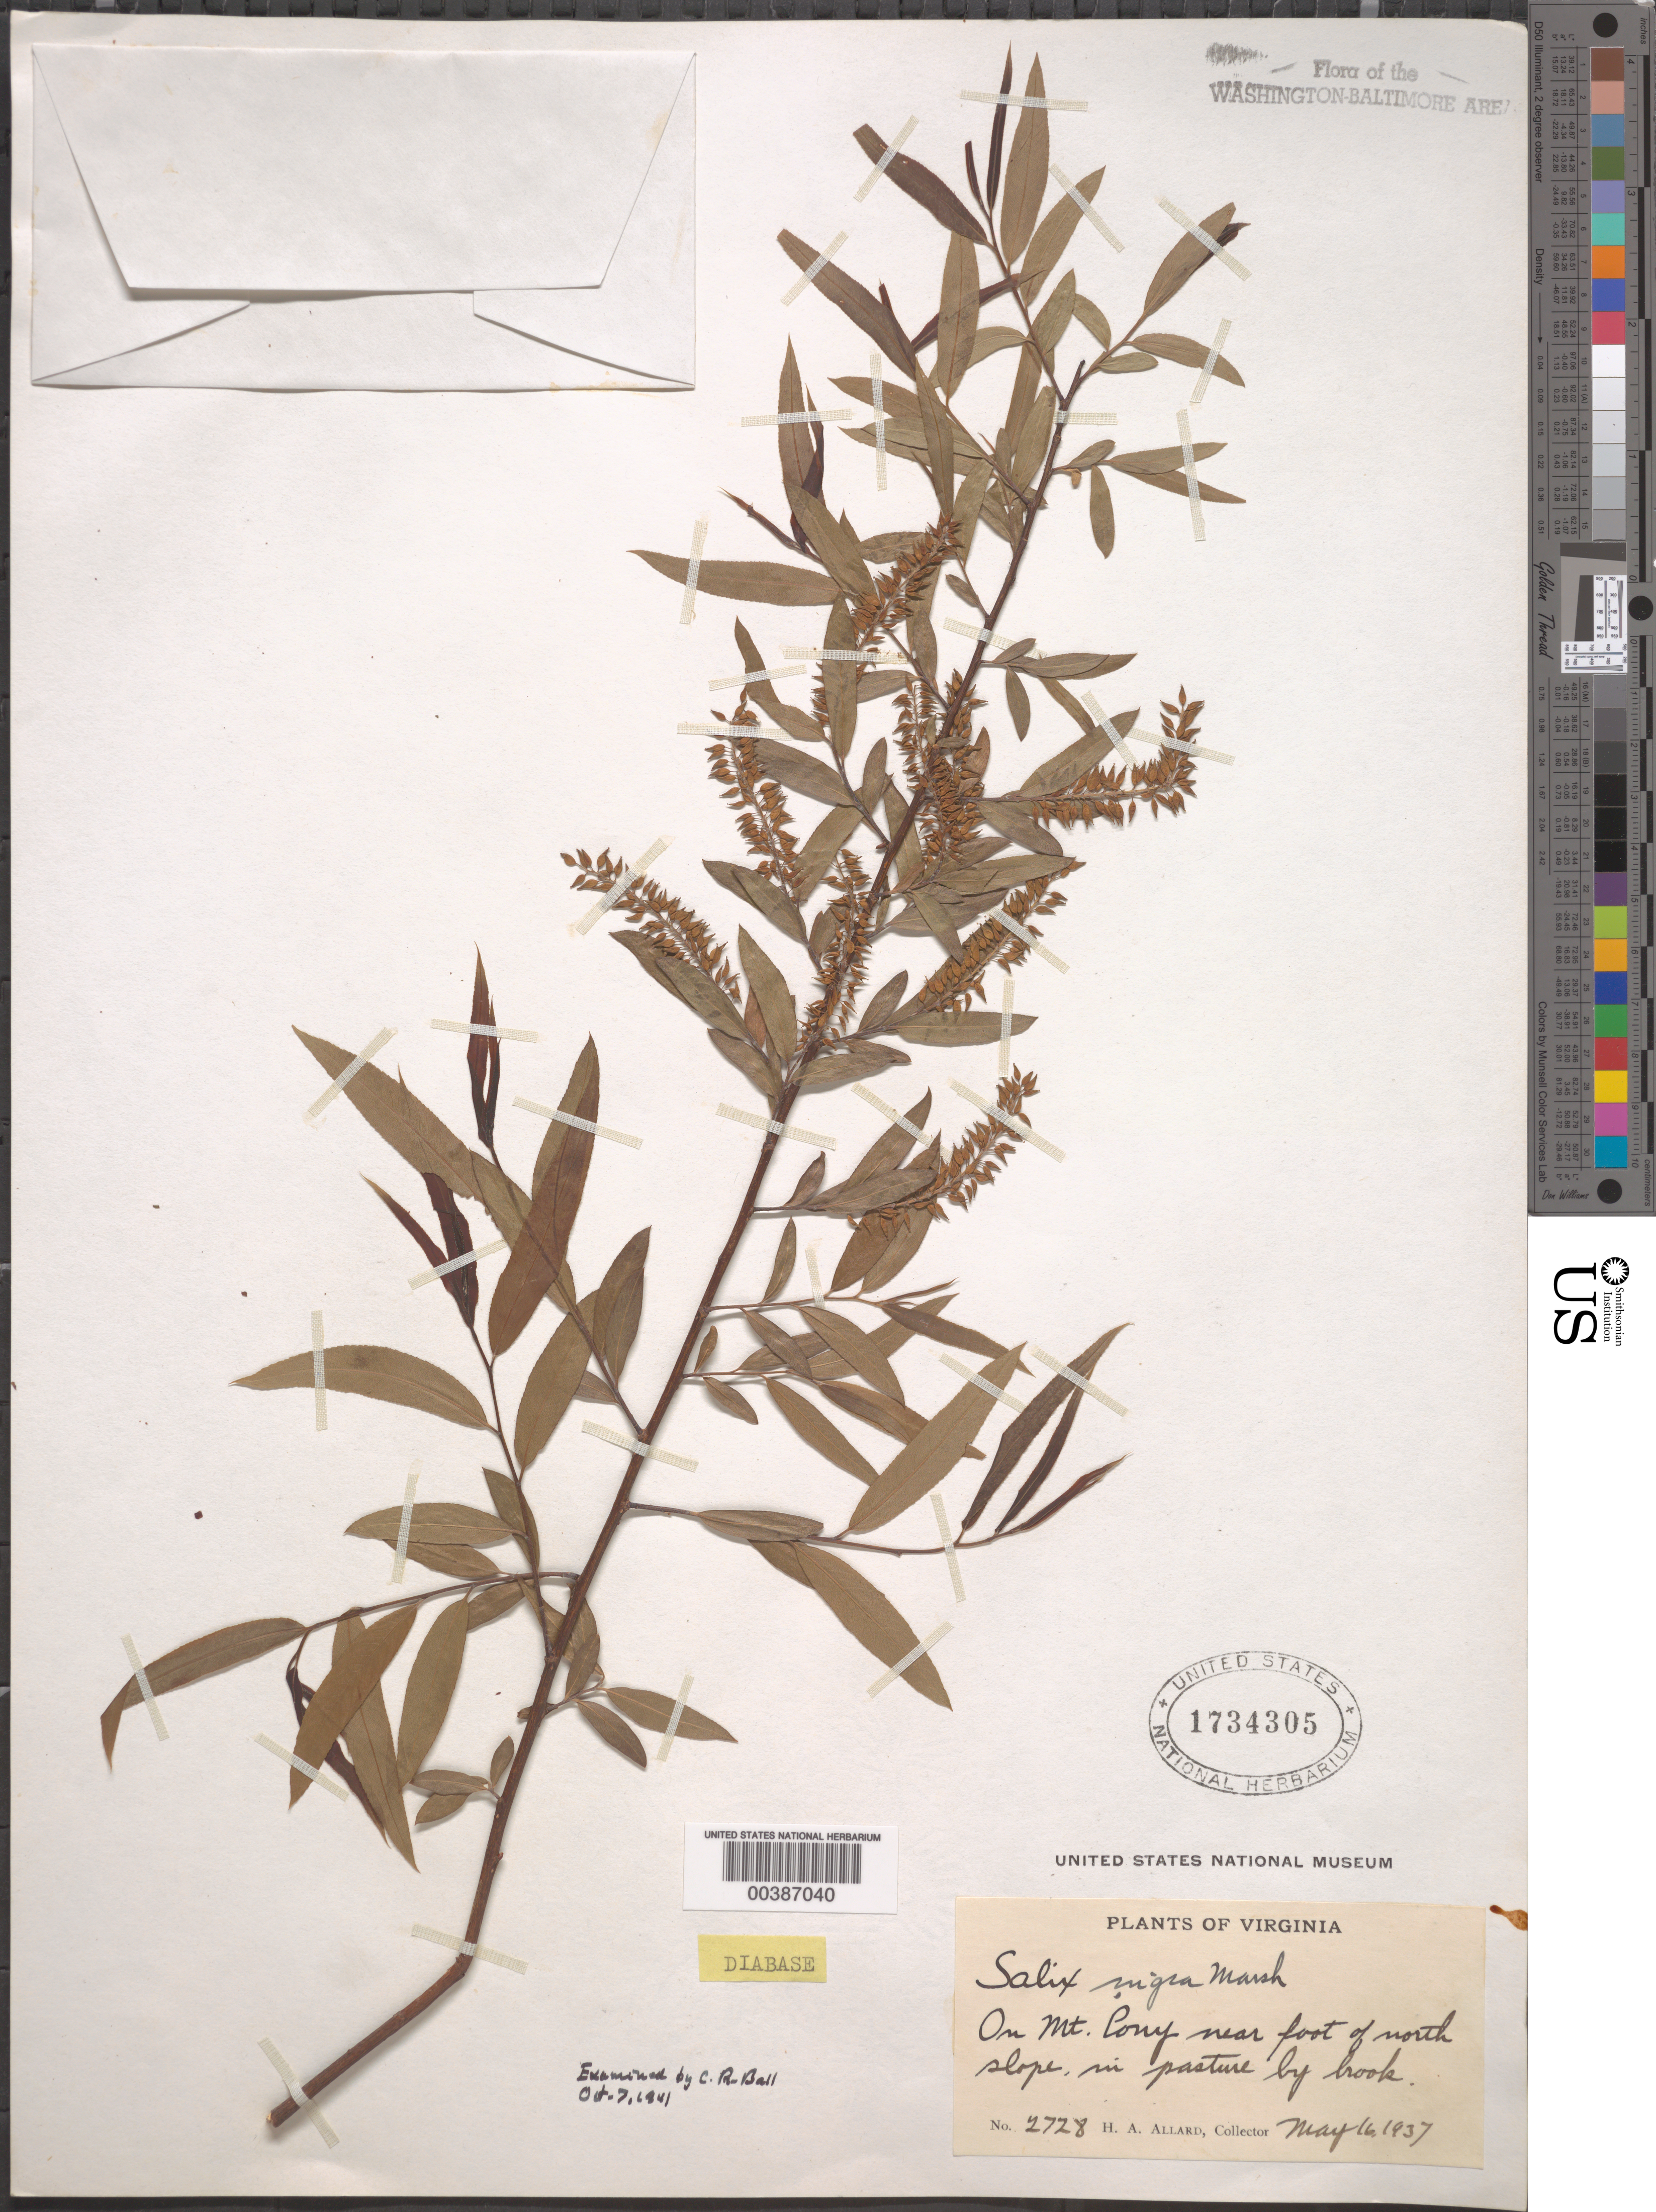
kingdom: Plantae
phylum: Tracheophyta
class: Magnoliopsida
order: Malpighiales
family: Salicaceae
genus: Salix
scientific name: Salix nigra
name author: Marshall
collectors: H. A. Allard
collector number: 2728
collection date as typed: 16 May 1937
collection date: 1937-05-16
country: United States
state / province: Virginia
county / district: Culpeper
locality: Mount Pony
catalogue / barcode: US 1734305